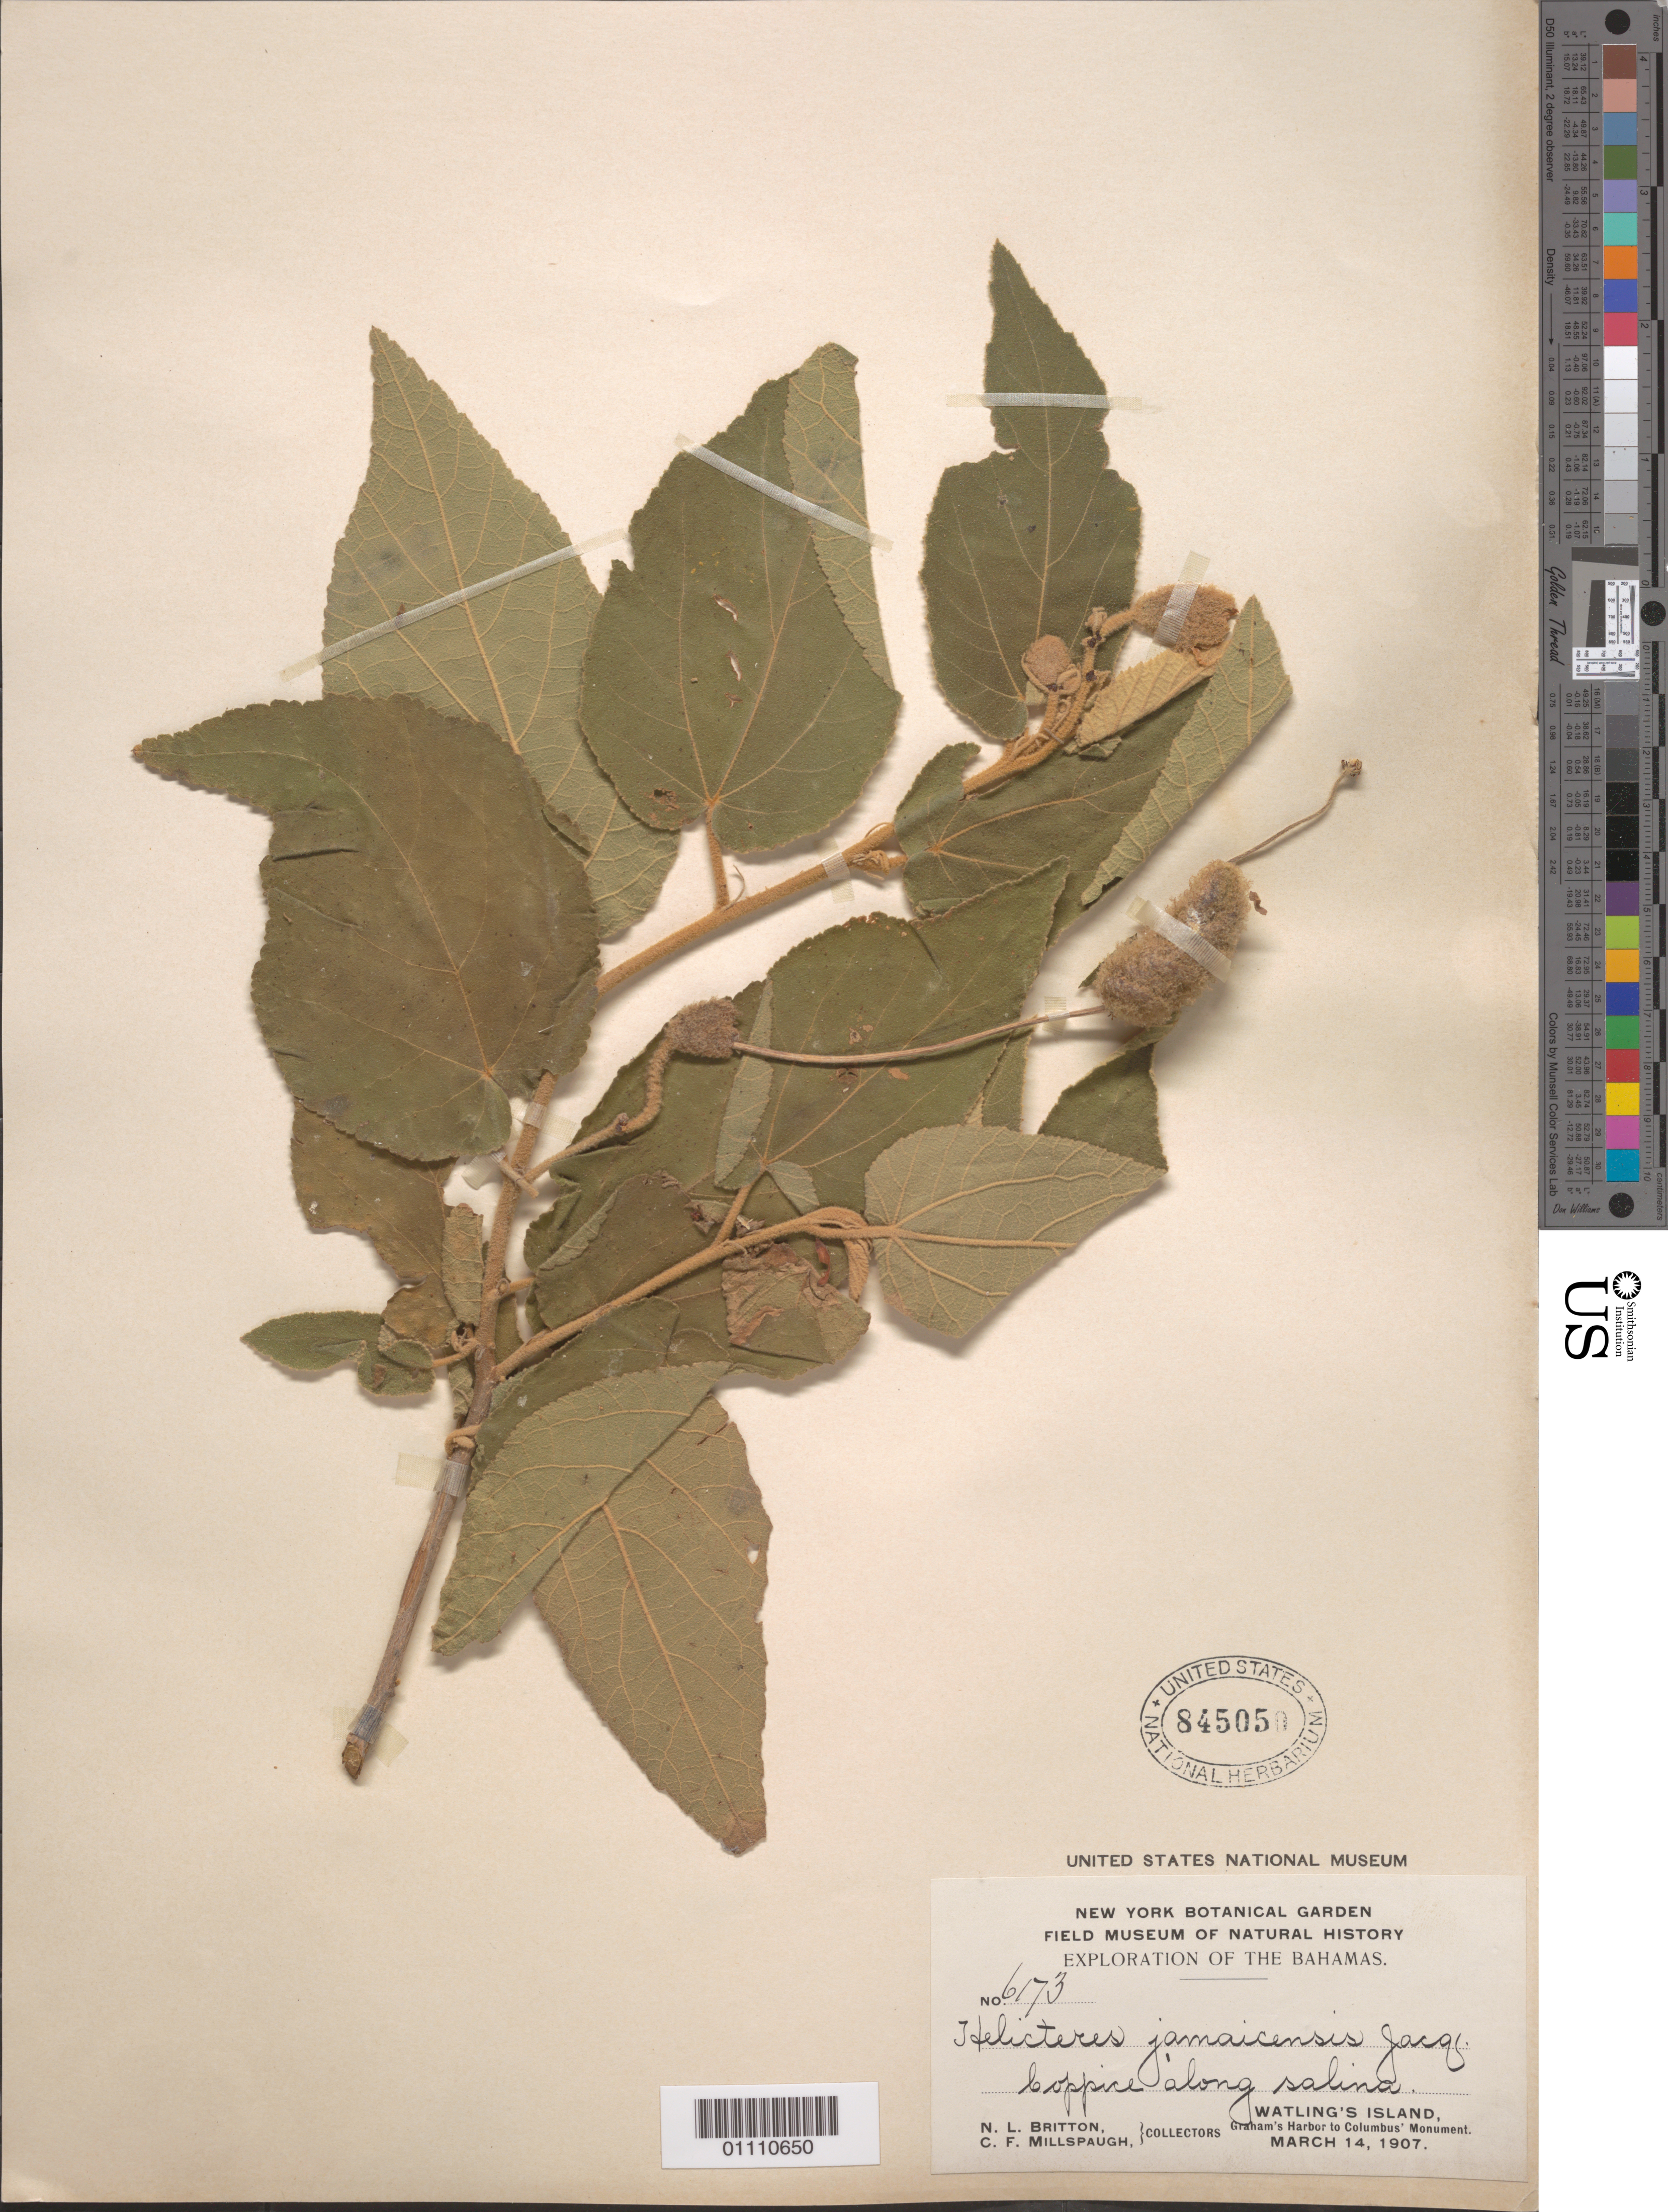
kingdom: Plantae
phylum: Tracheophyta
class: Magnoliopsida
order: Malvales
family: Malvaceae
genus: Helicteres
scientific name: Helicteres jamaicensis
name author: Jacq.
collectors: N. Britton & C. F. Millspaugh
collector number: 6173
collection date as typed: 14 Mar 1907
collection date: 1907-03-14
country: Bahamas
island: San Salvador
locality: Graham's Harbor to Columbus' Monument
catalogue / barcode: US 845050